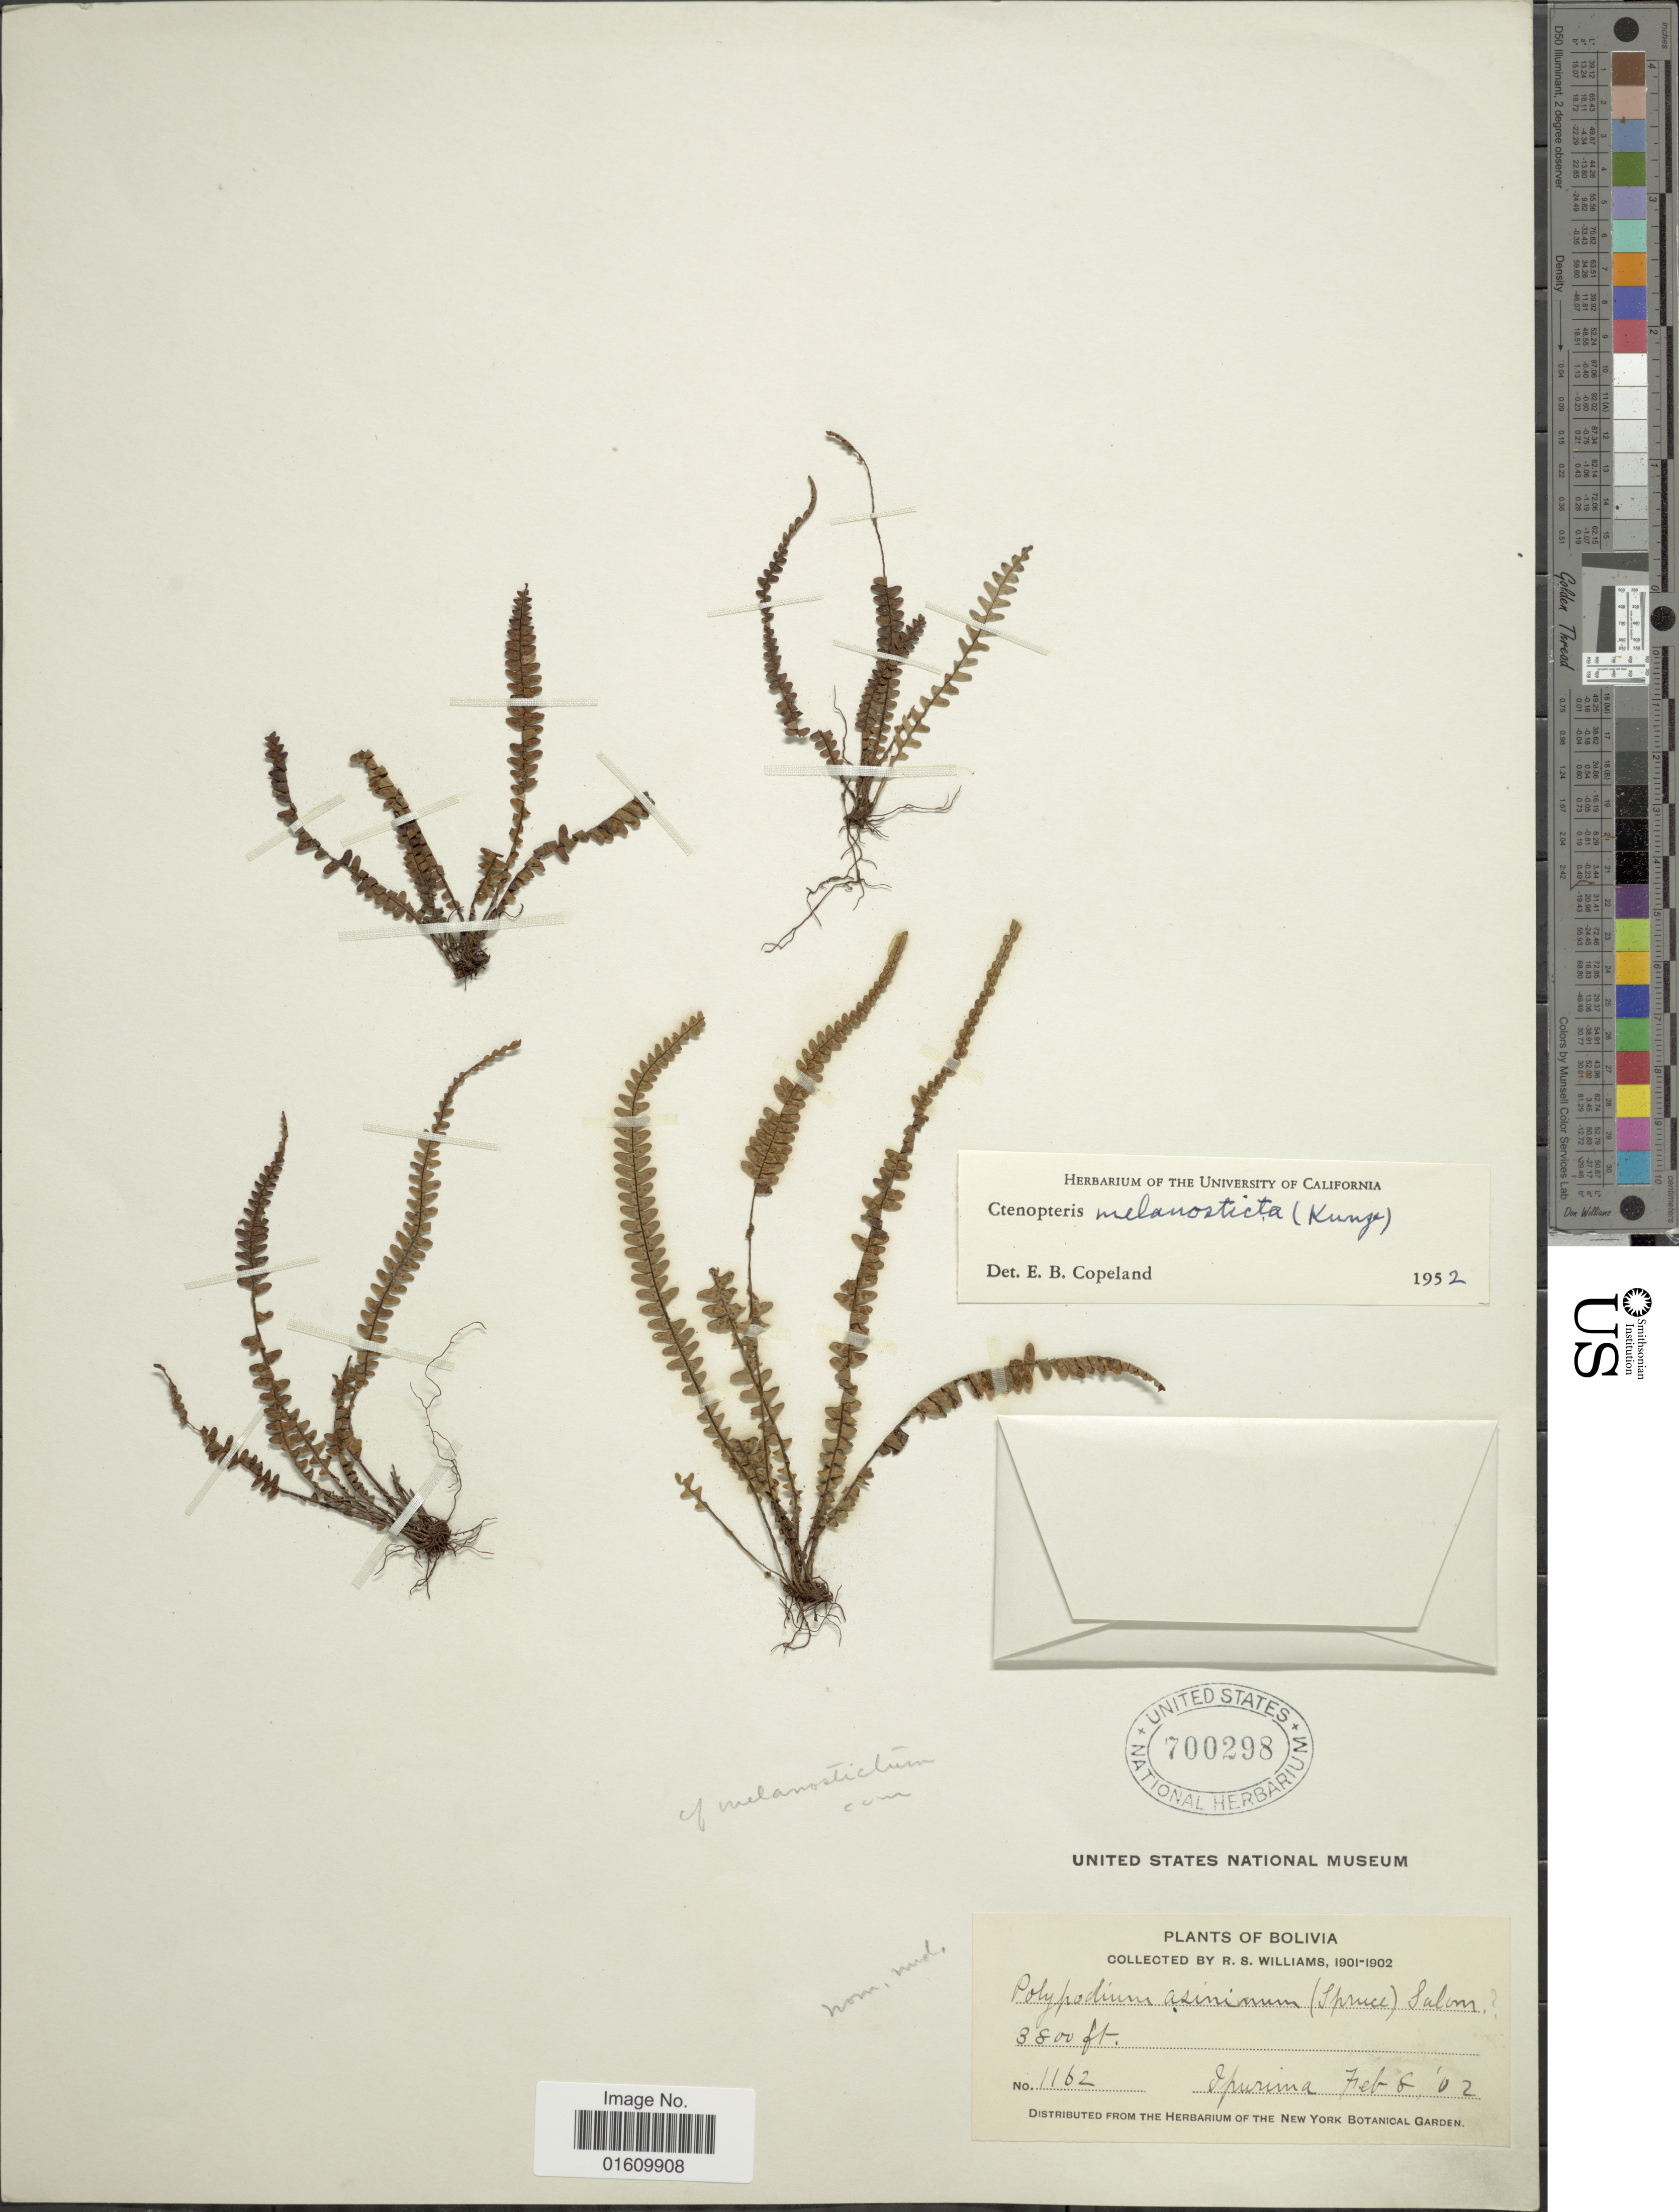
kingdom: Plantae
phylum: Tracheophyta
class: Polypodiopsida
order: Polypodiales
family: Polypodiaceae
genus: Melpomene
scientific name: Melpomene melanosticta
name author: (Kunze) A.R. Sm. & R.C. Moran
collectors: R. S. Williams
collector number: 1162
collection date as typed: Feb. 8, '02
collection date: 1902-02-08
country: Bolivia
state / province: La Paz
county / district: Franz Tamayo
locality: Ipurama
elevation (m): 1158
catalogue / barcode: US 700298